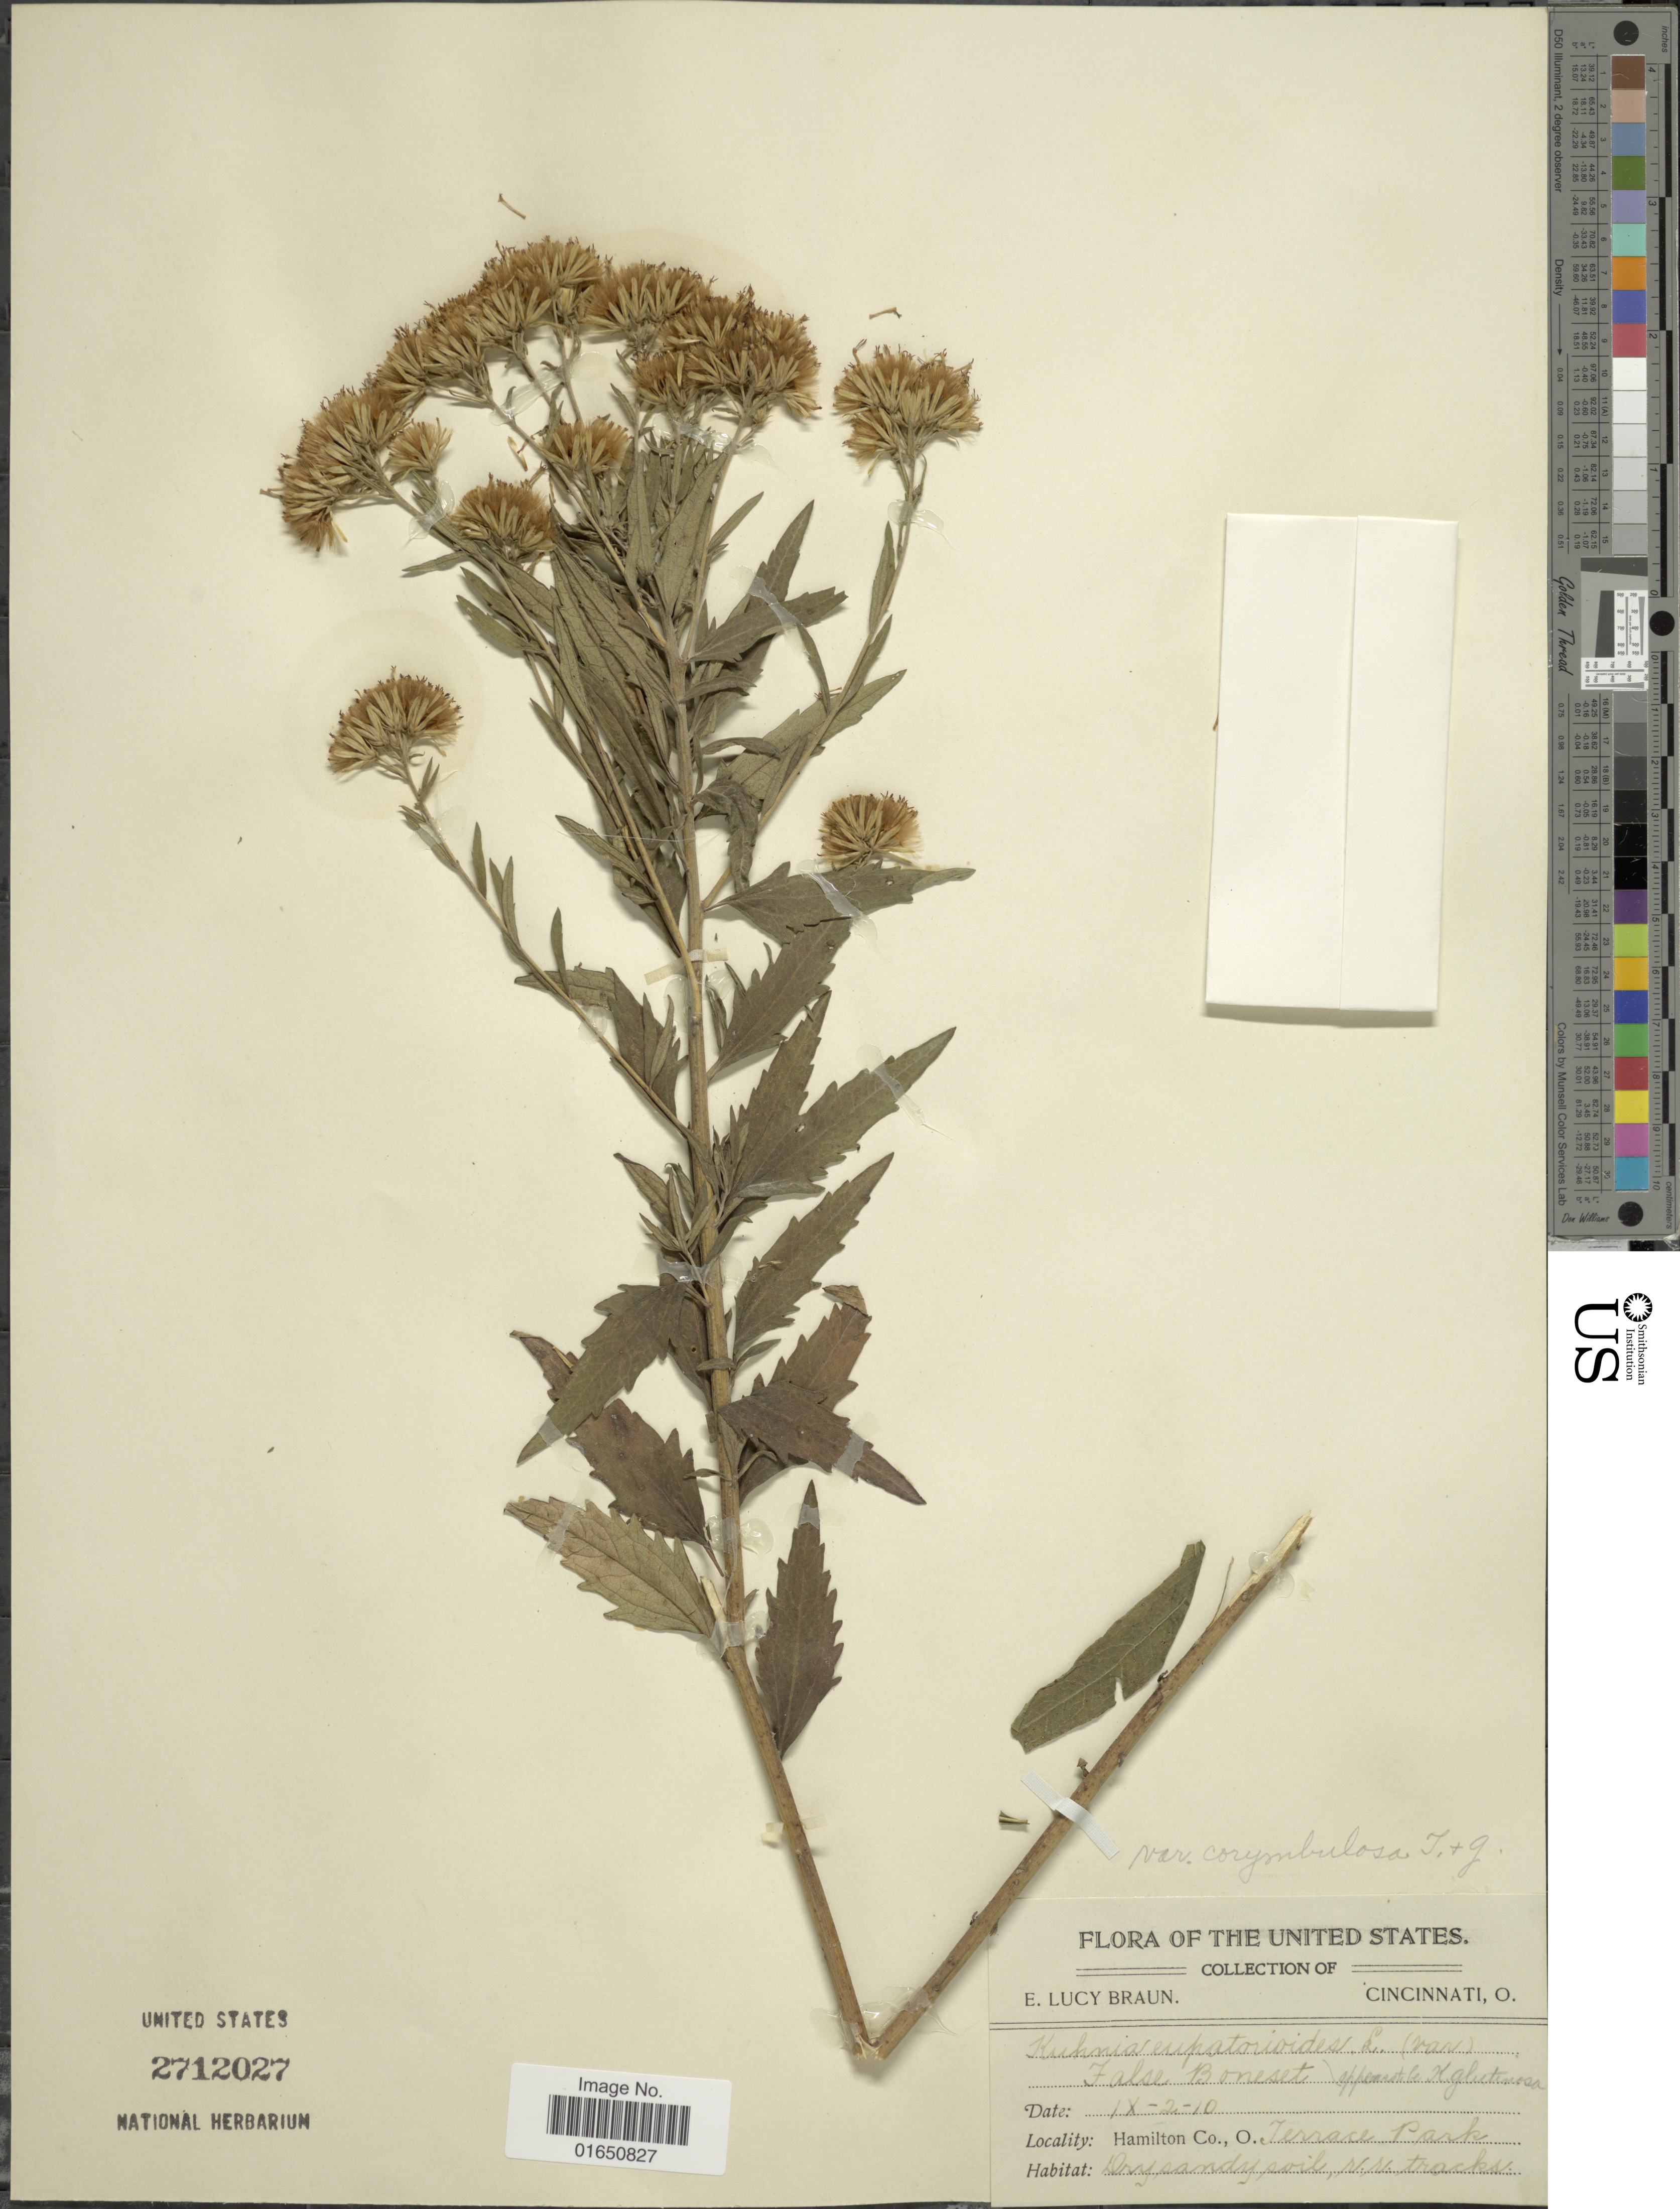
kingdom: Plantae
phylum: Tracheophyta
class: Magnoliopsida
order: Asterales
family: Asteraceae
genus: Brickellia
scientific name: Brickellia eupatorioides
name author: (L.) Shinners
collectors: E. L. Braun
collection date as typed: Transcribed d/m/y: 2/9/10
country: United States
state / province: Ohio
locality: Hamilton Co., O. Terrace Park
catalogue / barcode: US 2712027